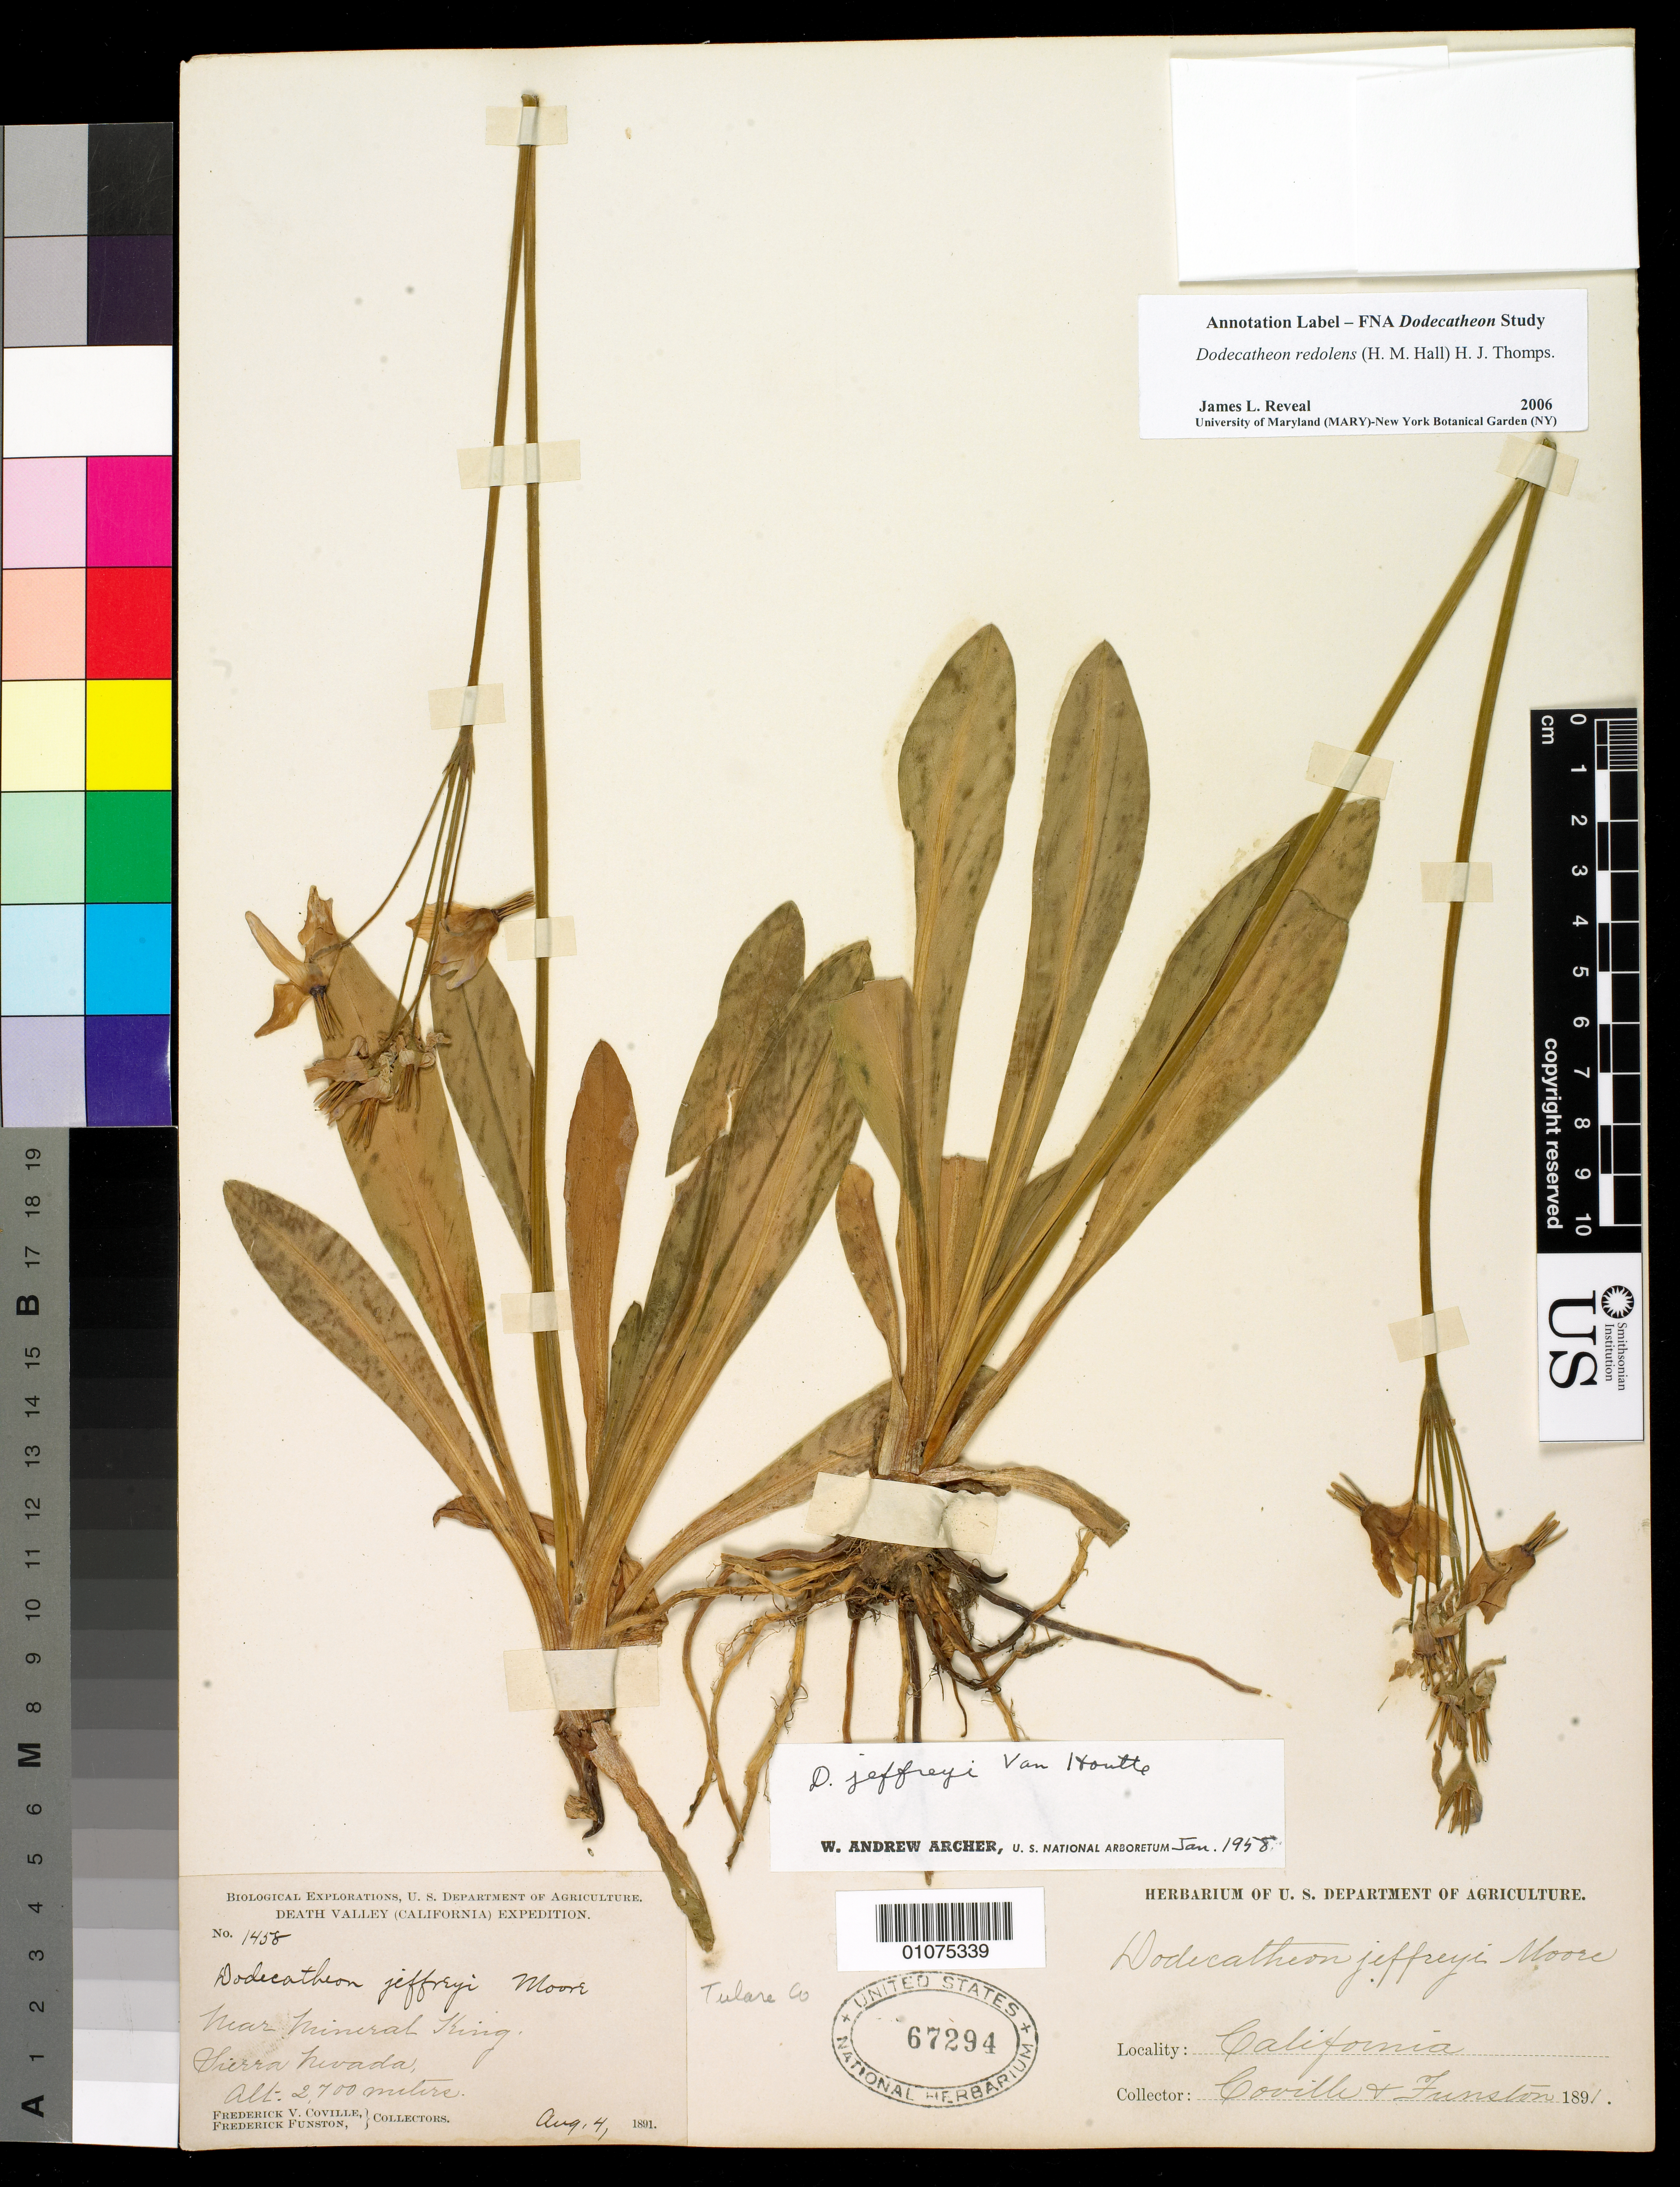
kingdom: Plantae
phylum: Tracheophyta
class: Magnoliopsida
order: Ericales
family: Primulaceae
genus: Dodecatheon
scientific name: Dodecatheon redolens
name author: (H.M. Hall) H.J. Thomps.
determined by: Reveal, J. L.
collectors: F. V. Coville & F. Funston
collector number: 1458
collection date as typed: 4 Aug 1891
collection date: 1891-08-04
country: United States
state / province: California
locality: Near Mineral King, Sierra Nevada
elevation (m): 2700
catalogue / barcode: US 67294